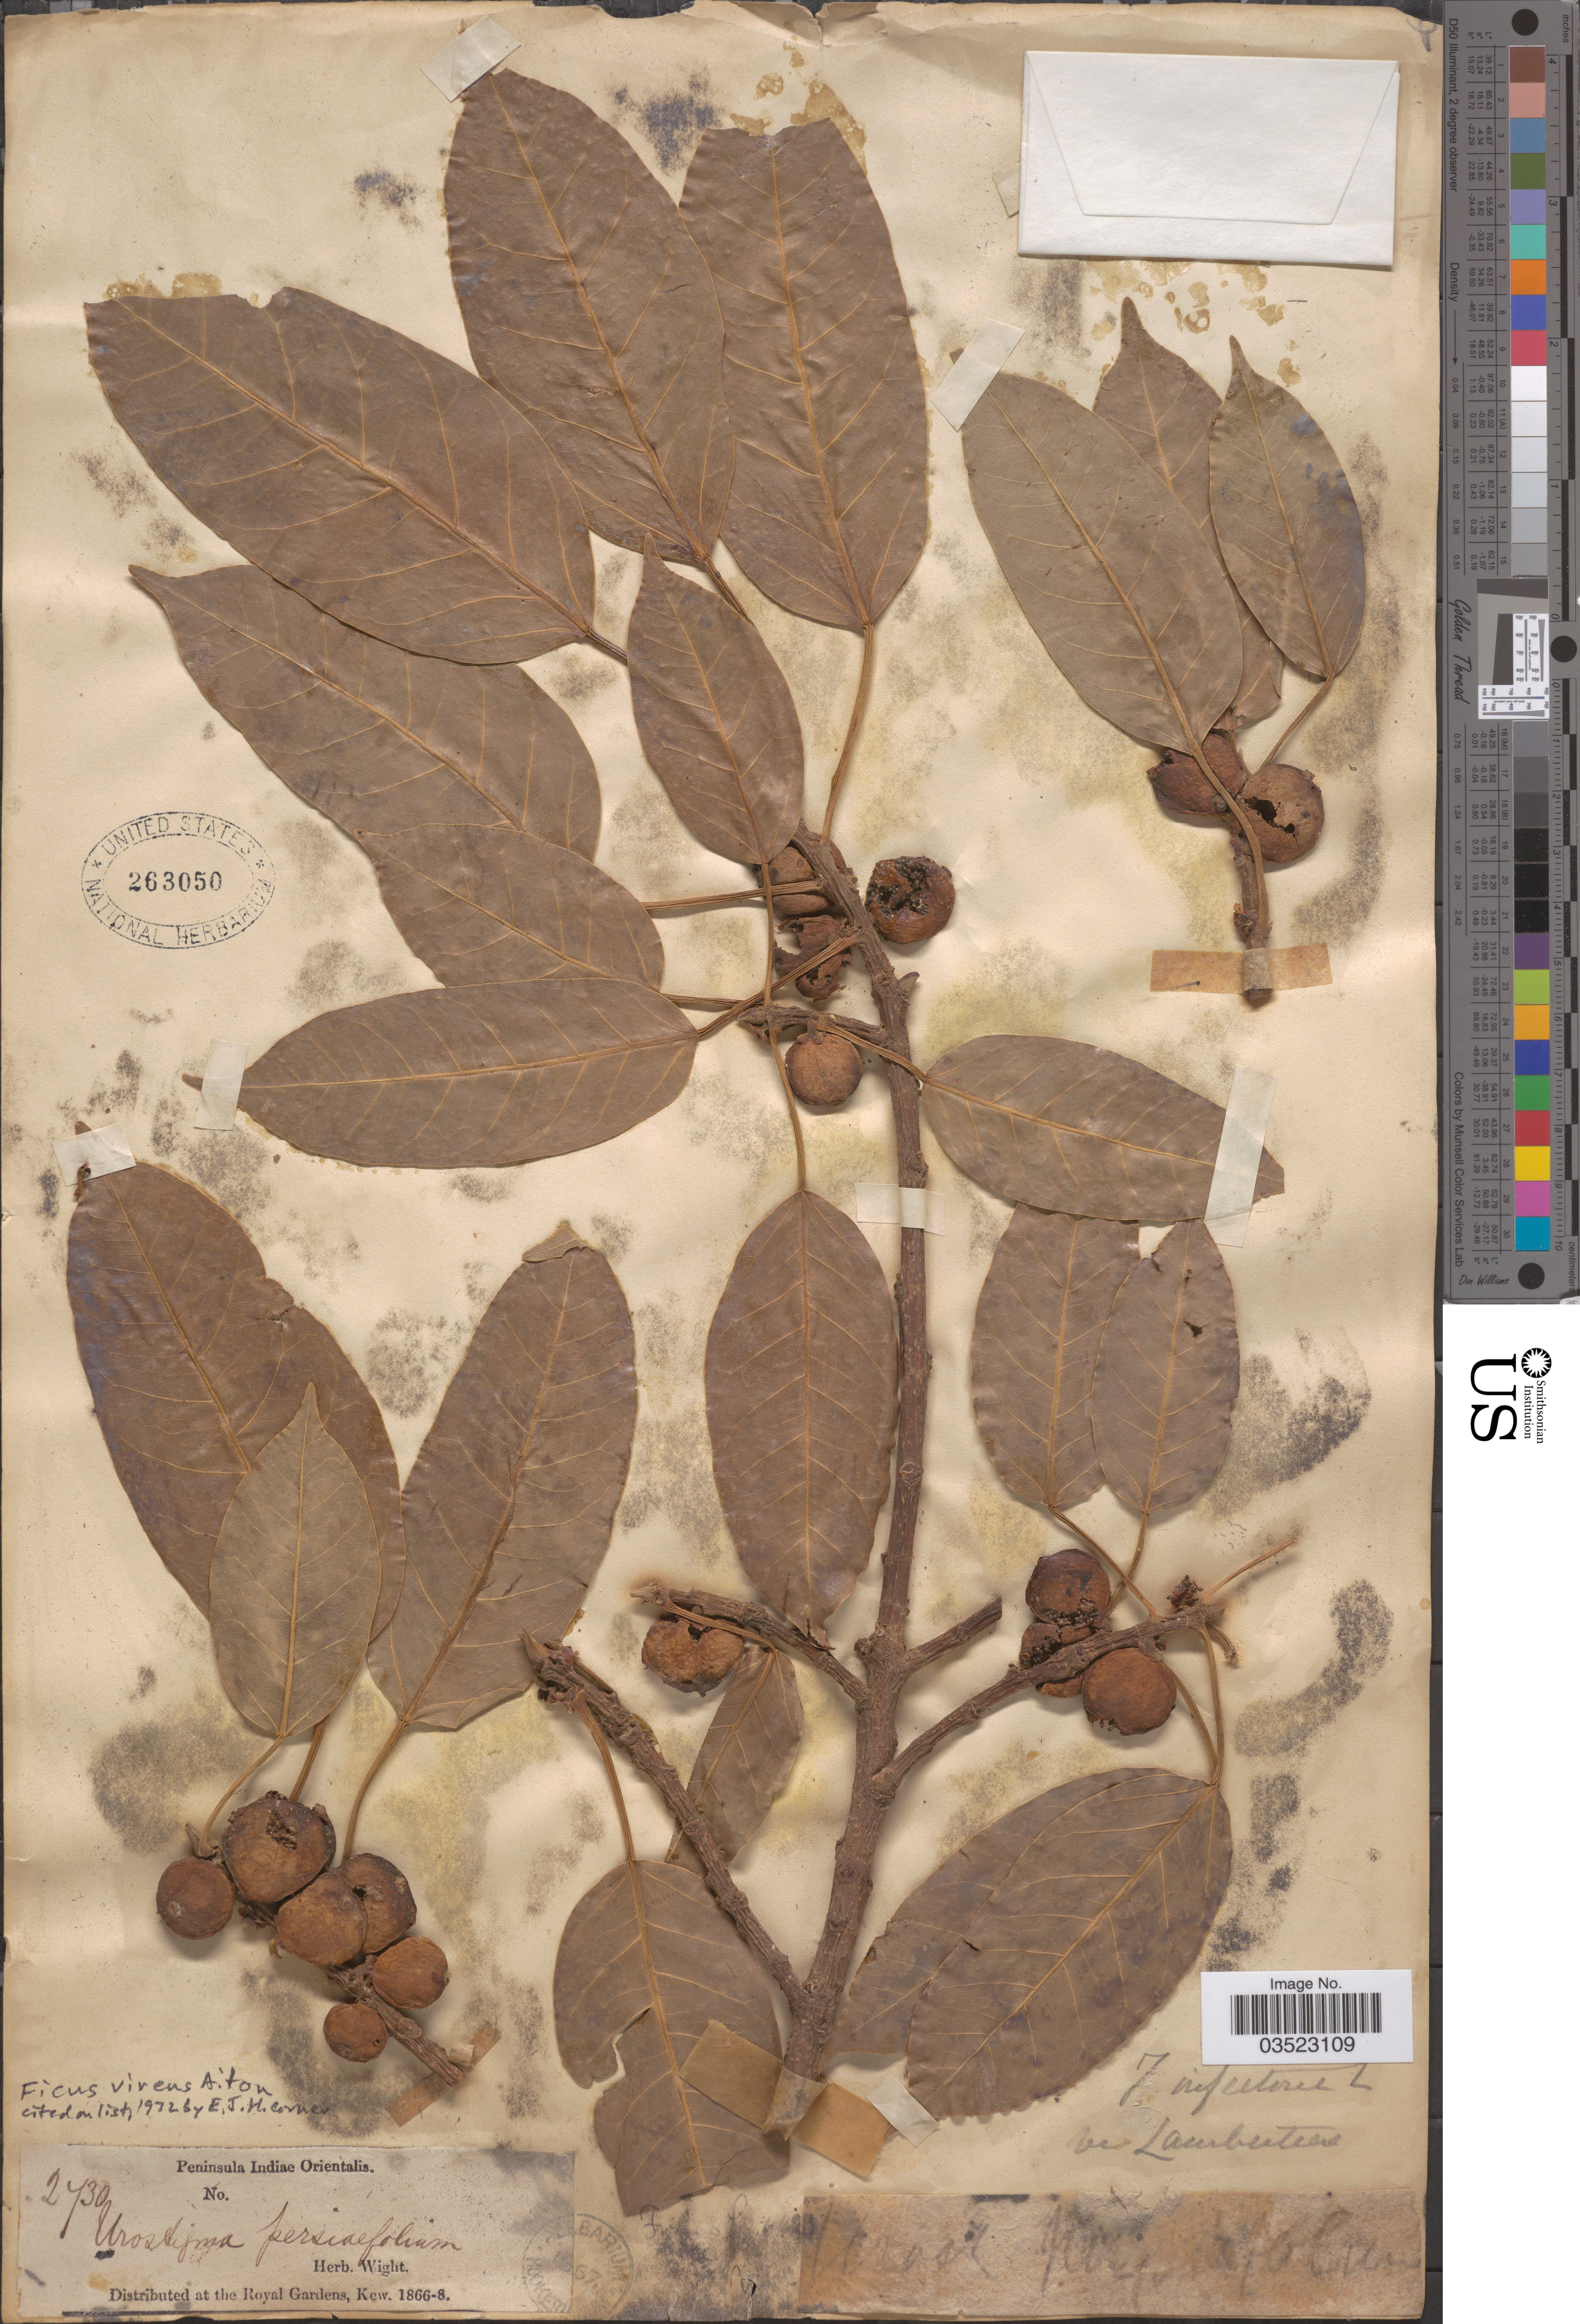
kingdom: Plantae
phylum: Tracheophyta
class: Magnoliopsida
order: Rosales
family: Moraceae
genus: Ficus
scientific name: Ficus virens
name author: Aiton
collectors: ex Herb. Wight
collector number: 2730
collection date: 1866/1868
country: India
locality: Indiae Orientalis.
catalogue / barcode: US 263050